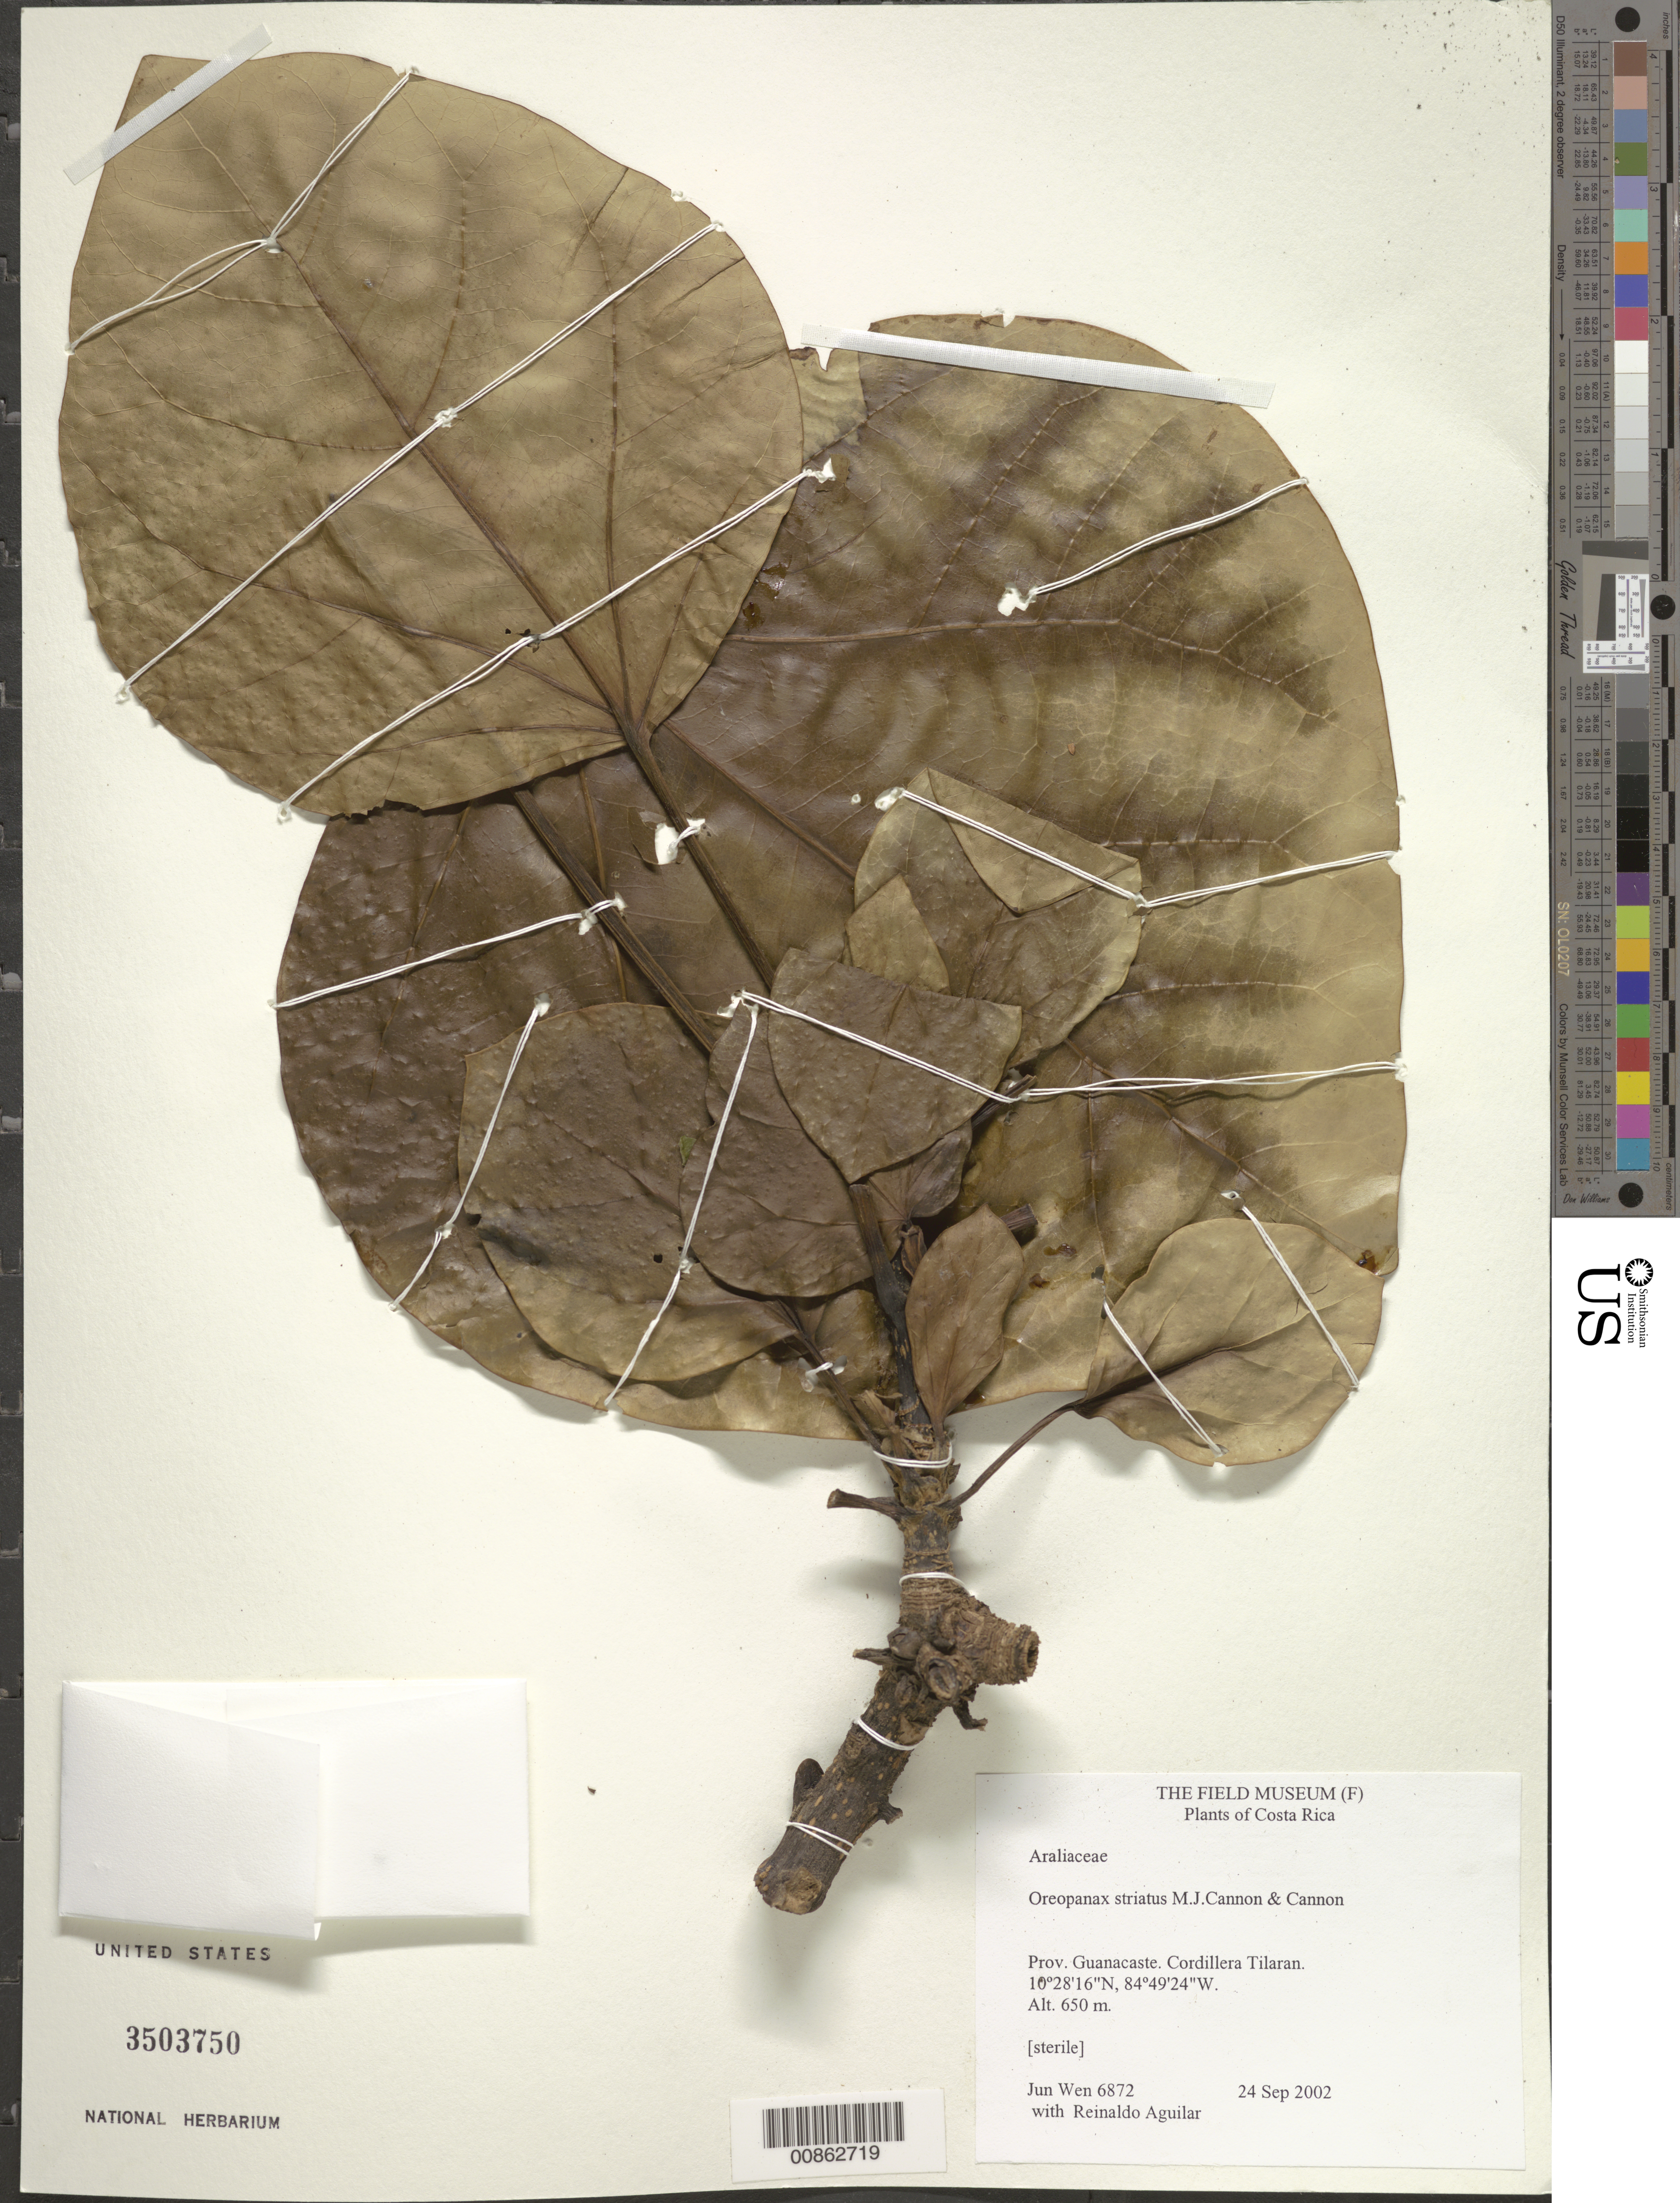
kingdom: Plantae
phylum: Tracheophyta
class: Magnoliopsida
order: Apiales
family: Araliaceae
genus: Oreopanax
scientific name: Oreopanax striatus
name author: (J. Cannon) M.J. Cannon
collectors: J. Wen & R. Aguilar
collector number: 6872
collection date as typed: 24 Sep 2002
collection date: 2002-09-24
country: Costa Rica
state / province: Guanacaste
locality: Cordillera Tilaran.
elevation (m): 650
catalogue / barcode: US 3503750